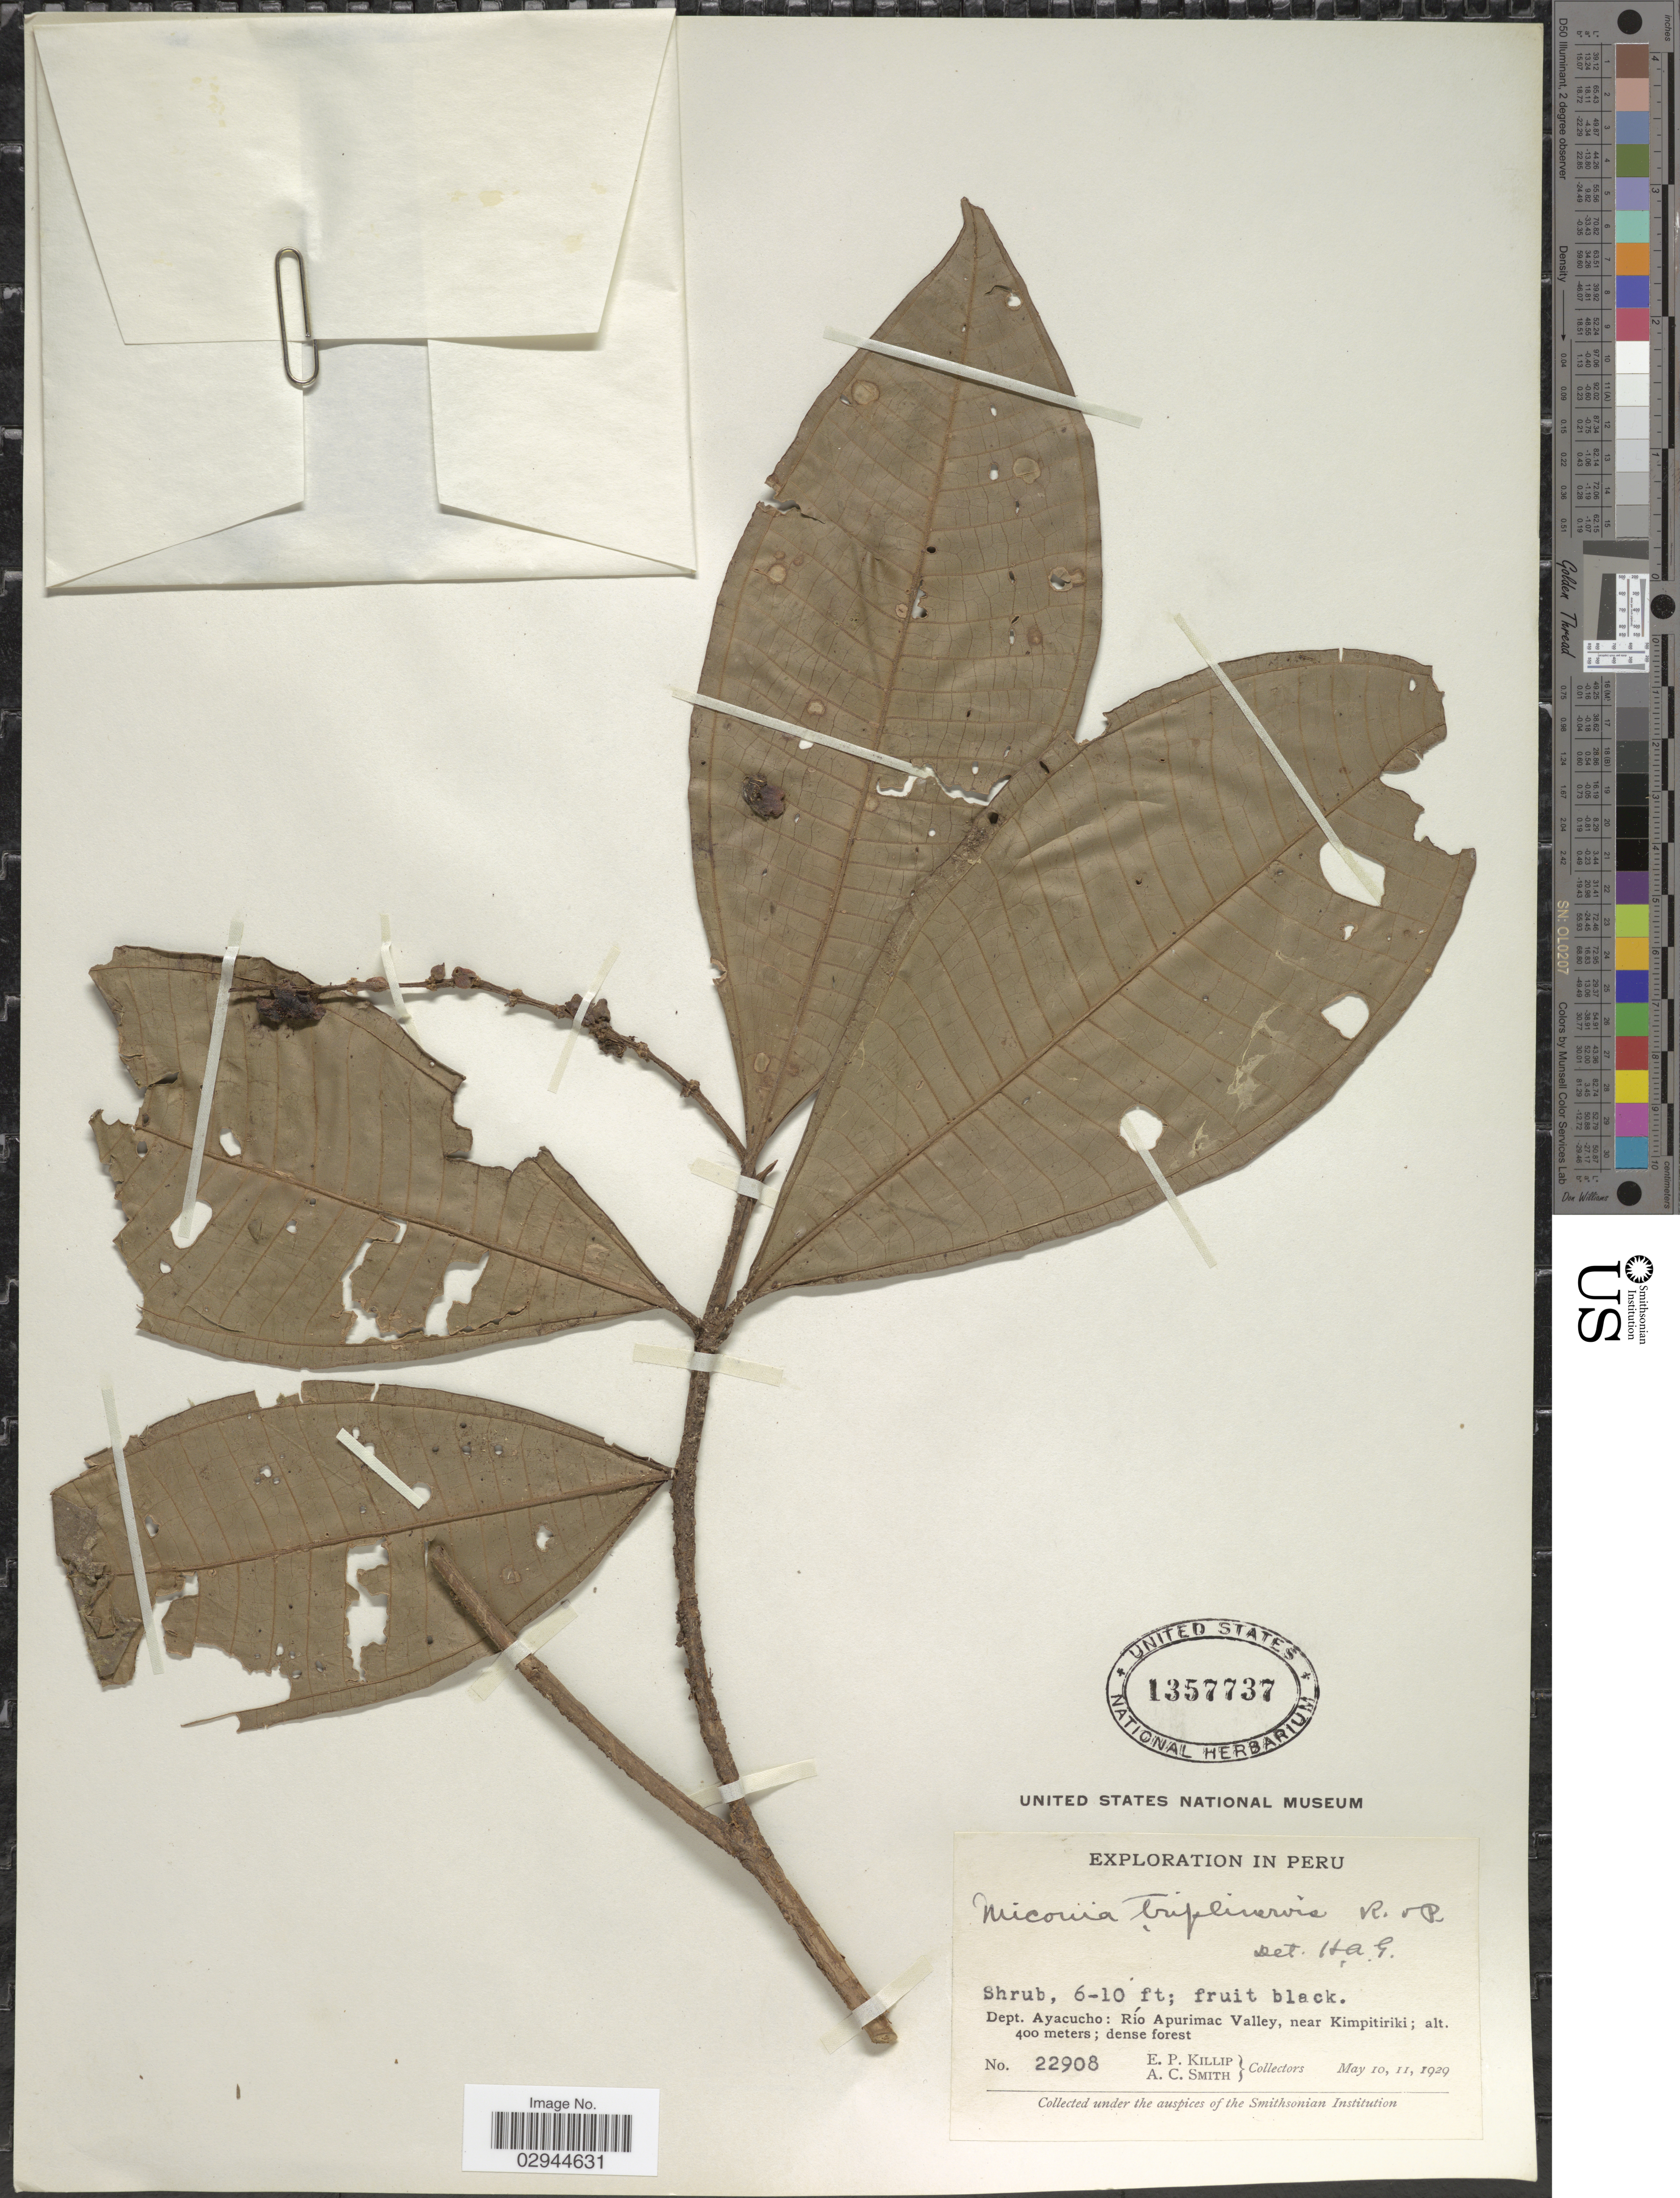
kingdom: Plantae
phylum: Tracheophyta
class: Magnoliopsida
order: Myrtales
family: Melastomataceae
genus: Miconia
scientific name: Miconia triplinervis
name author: Ruiz & Pav.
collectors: E. P. Killip & A. C. Smith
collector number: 22908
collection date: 1929-05-10/1929-05-11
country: Peru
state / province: Ayacucho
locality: Dept. Ayacucho, Río Apurimac Valley, near Kimpitiriki.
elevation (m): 400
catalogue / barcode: US 1357737